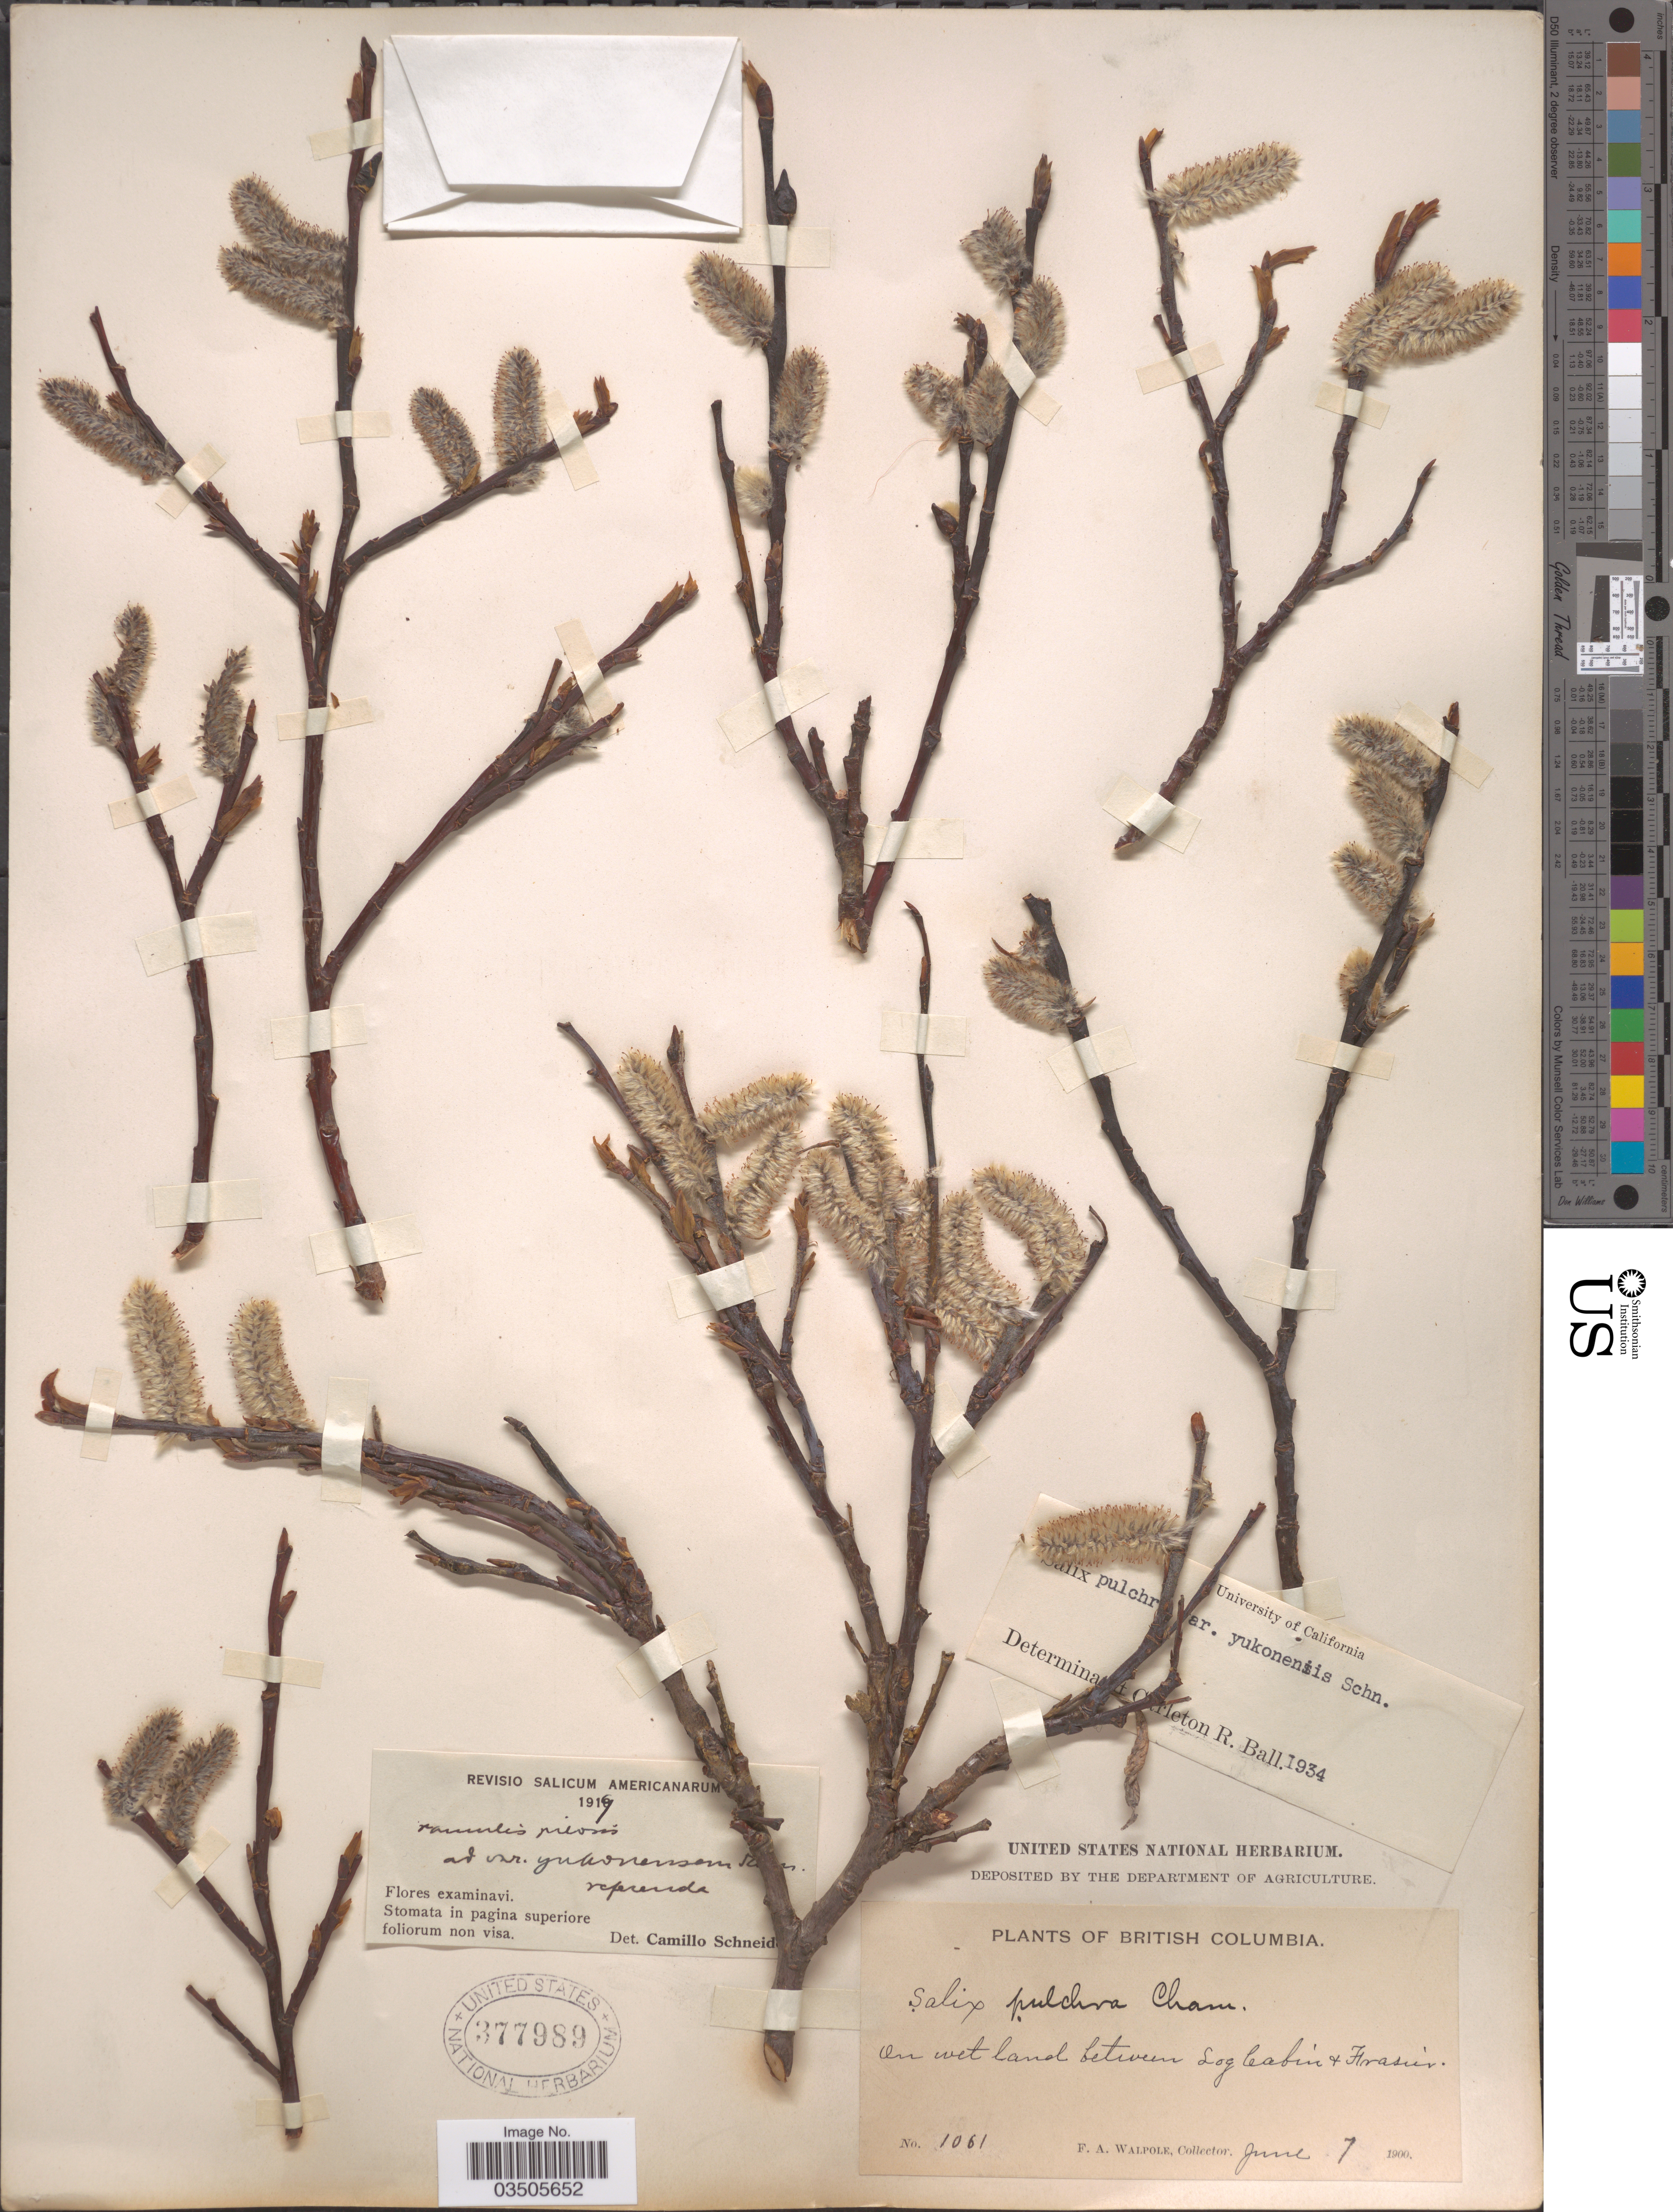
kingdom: Plantae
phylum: Tracheophyta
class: Magnoliopsida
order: Malpighiales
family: Salicaceae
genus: Salix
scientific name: Salix pulchra var. yukonensis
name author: C.K. Schneid.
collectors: F. Walpole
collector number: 1061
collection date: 1900-06-07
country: Canada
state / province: British Columbia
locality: On wet land between Log Cabin & Frasier.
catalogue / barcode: US 377989